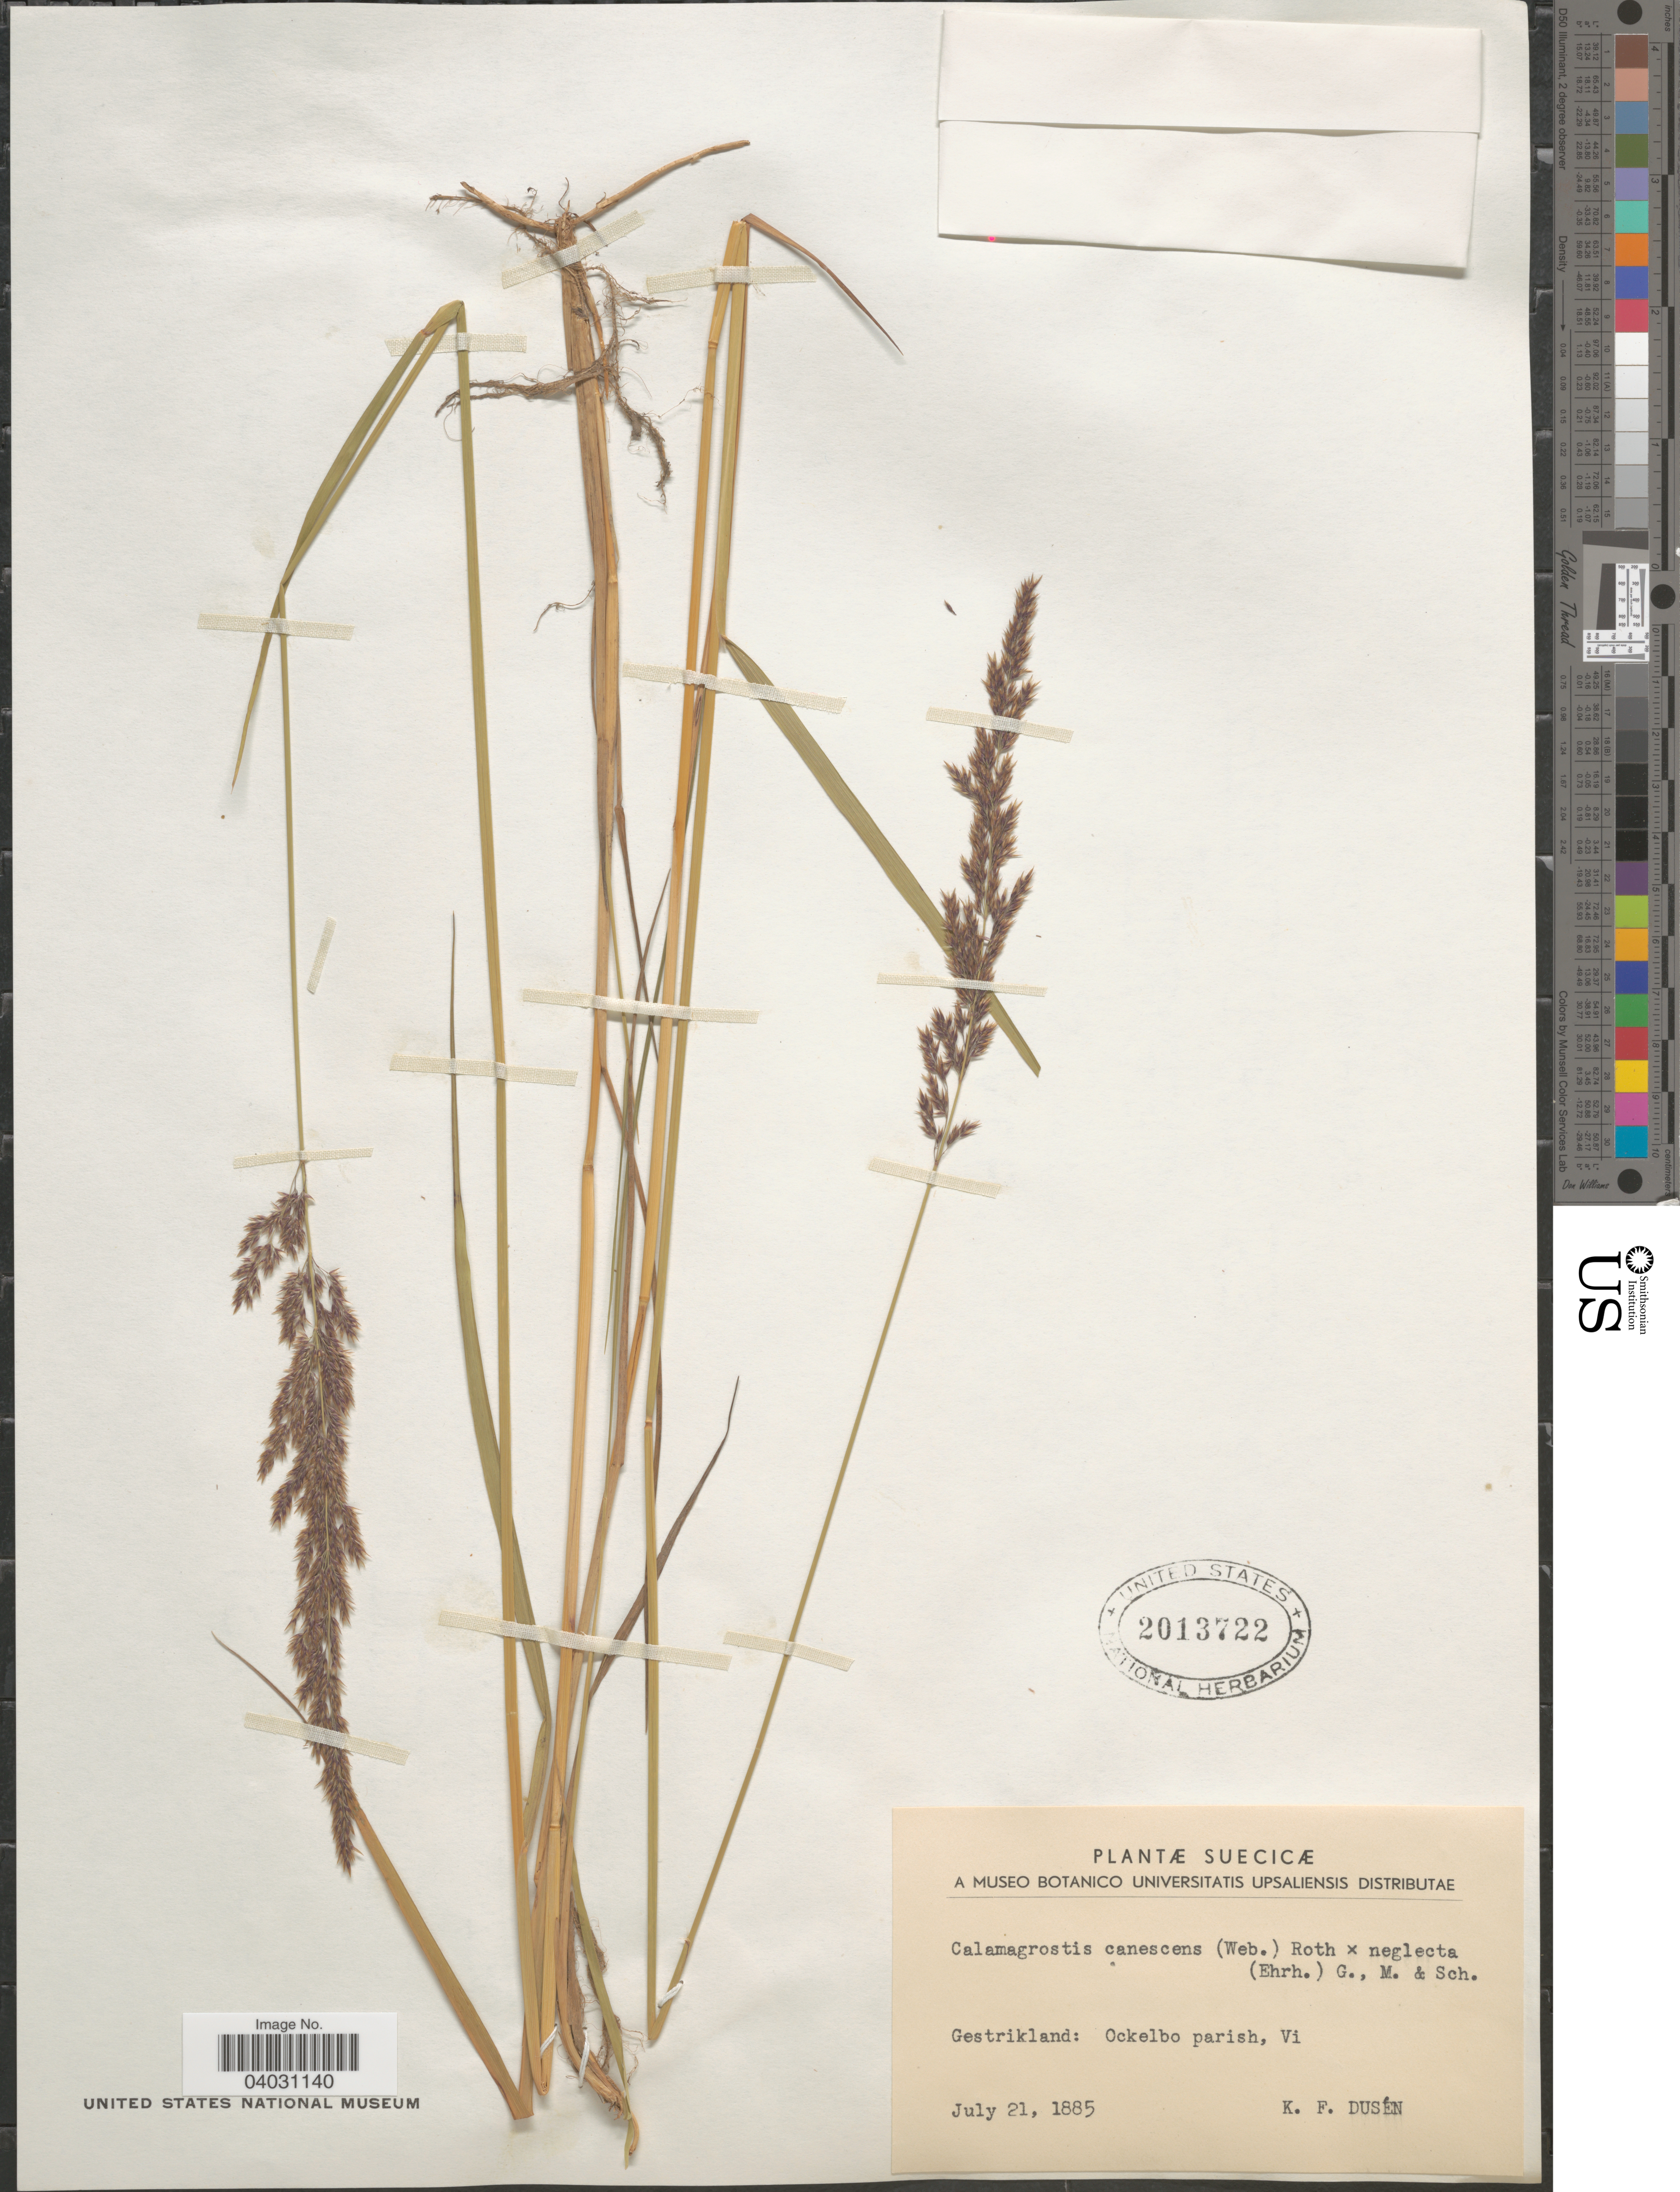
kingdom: Plantae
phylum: Tracheophyta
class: Liliopsida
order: Poales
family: Poaceae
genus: Calamagrostis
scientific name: Calamagrostis canescens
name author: (G.H. Weber) Roth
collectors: K. Dusén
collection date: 1885-07-21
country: Sweden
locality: Suecicæ. Gestrikland: Ockelbo parish, Vi.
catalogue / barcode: US 2013722